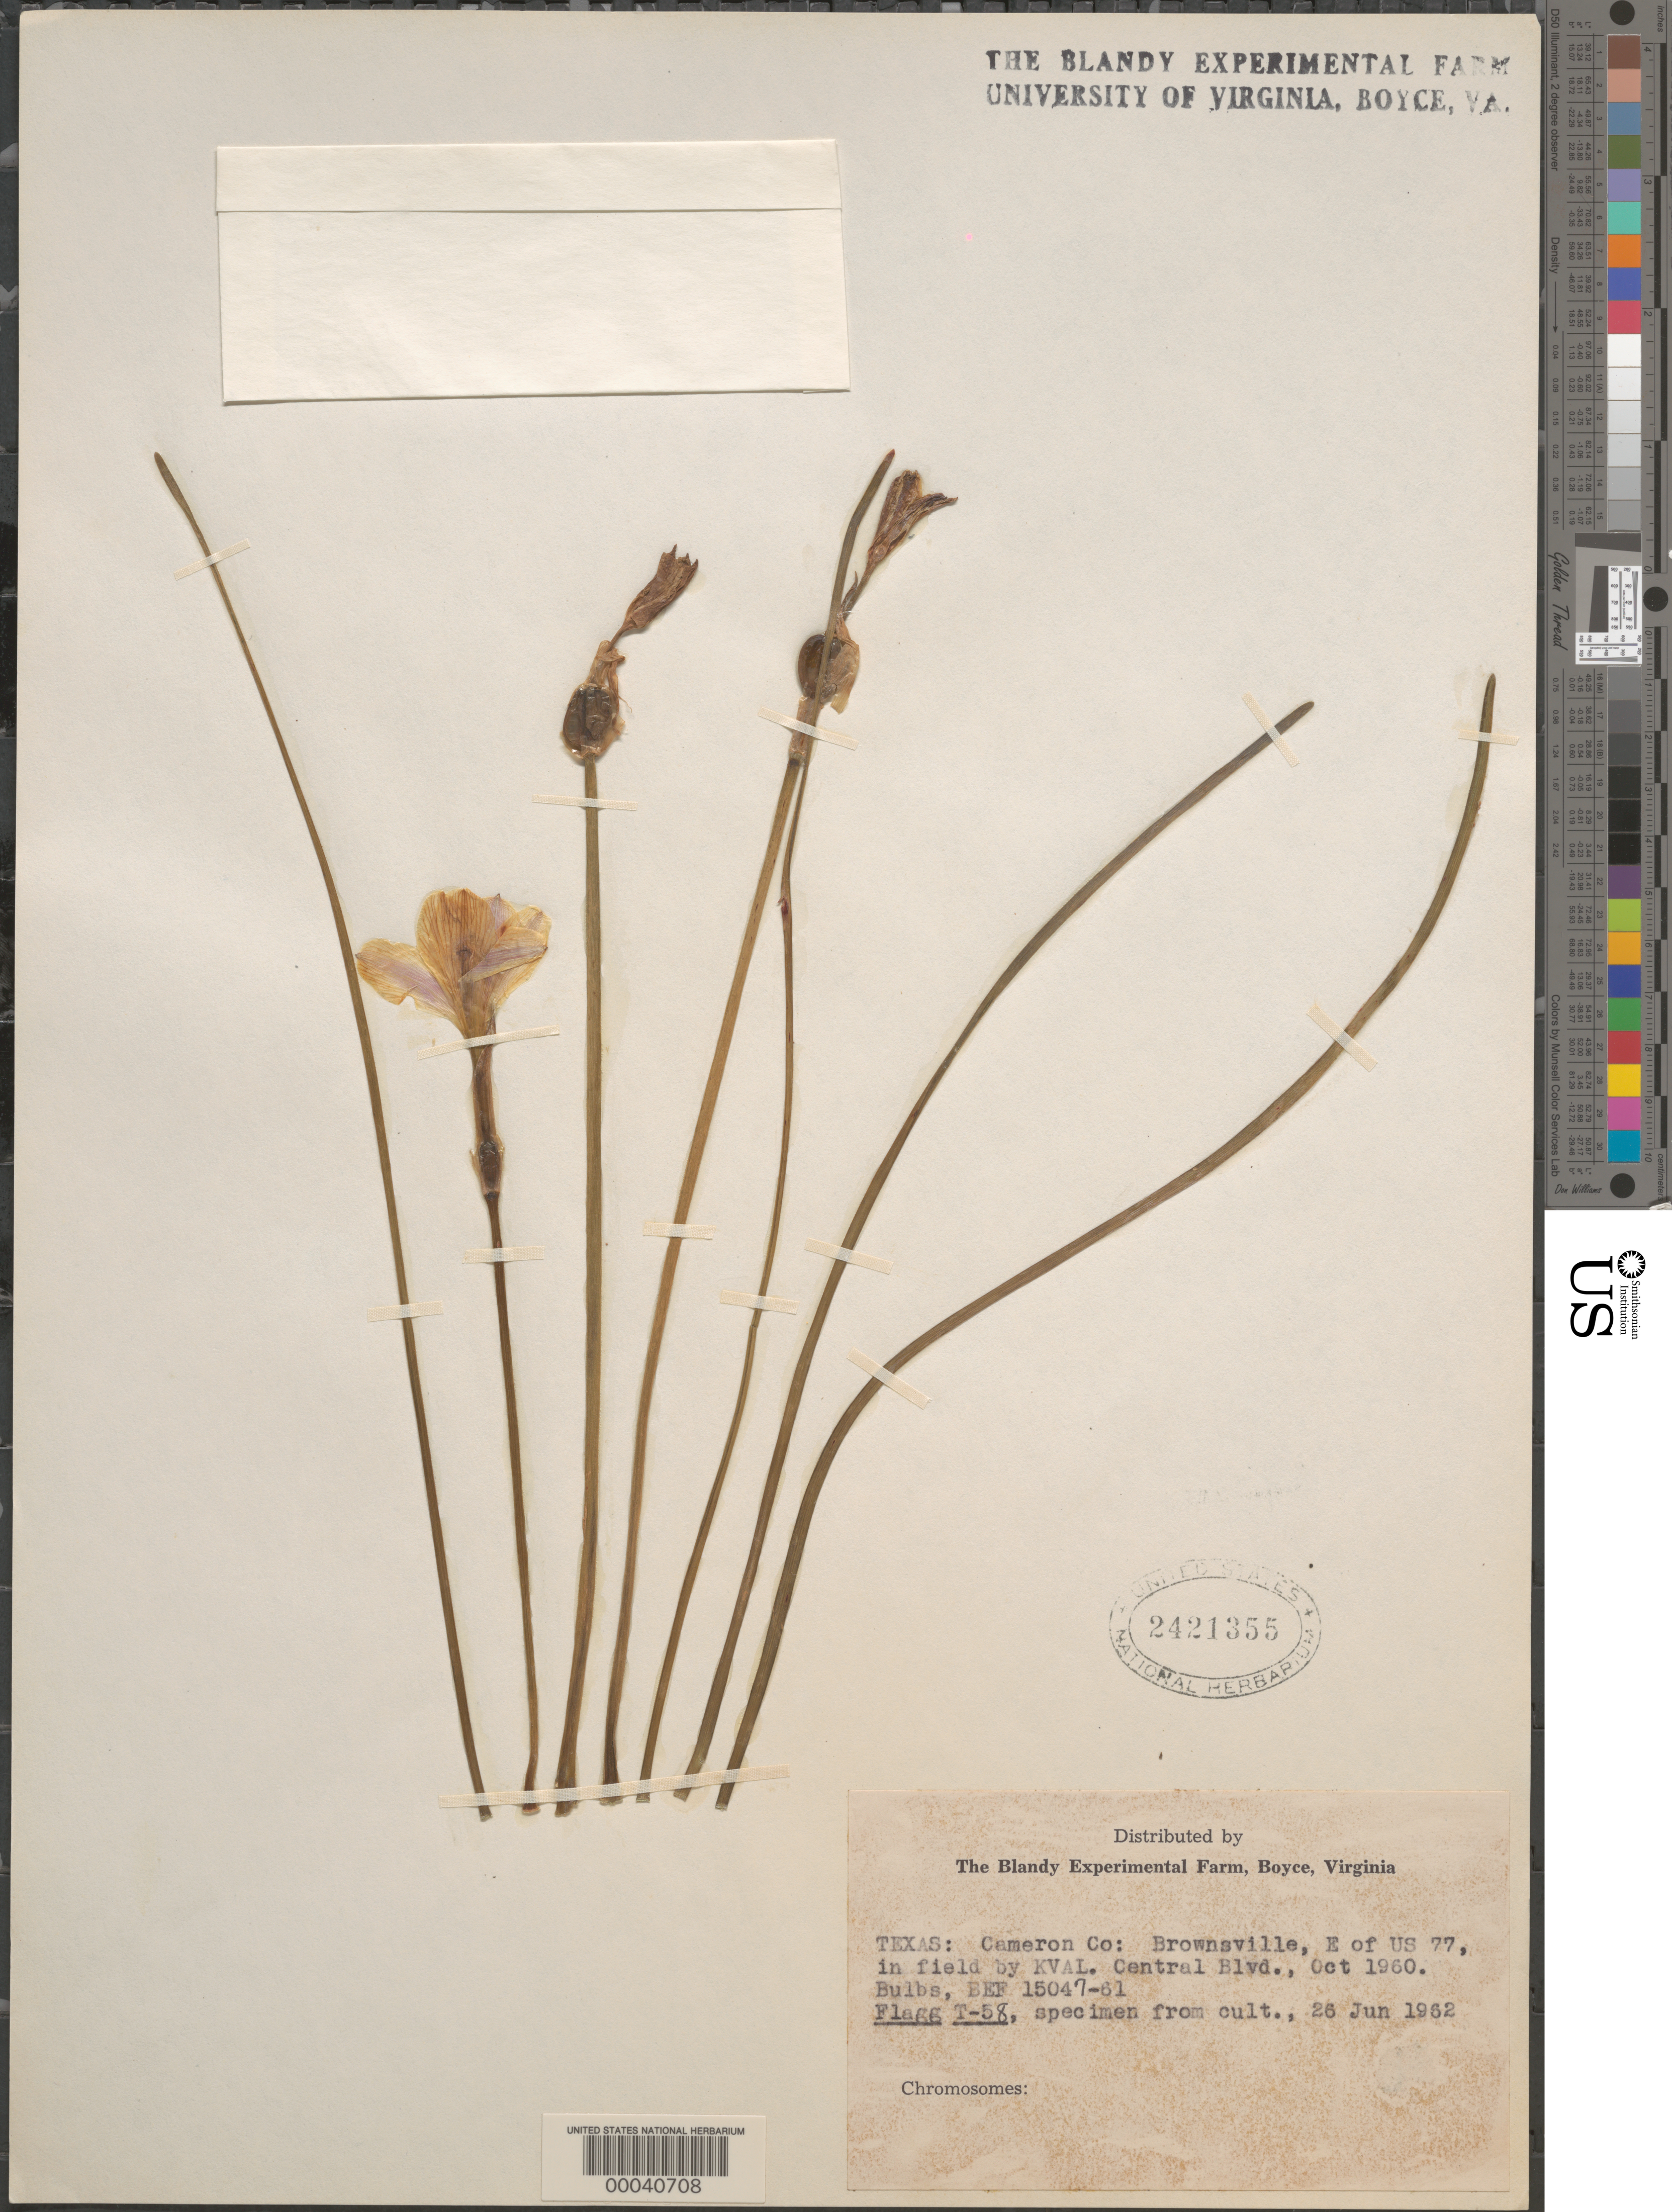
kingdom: Plantae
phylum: Tracheophyta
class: Liliopsida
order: Asparagales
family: Amaryllidaceae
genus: Zephyranthes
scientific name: Zephyranthes sp.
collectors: R. O. Flagg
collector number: T-58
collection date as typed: Oct 1960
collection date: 1960-10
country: United States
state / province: Texas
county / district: Cameron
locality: Brownsville, e of u.s. 77, by radio station kval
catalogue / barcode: US 2421355